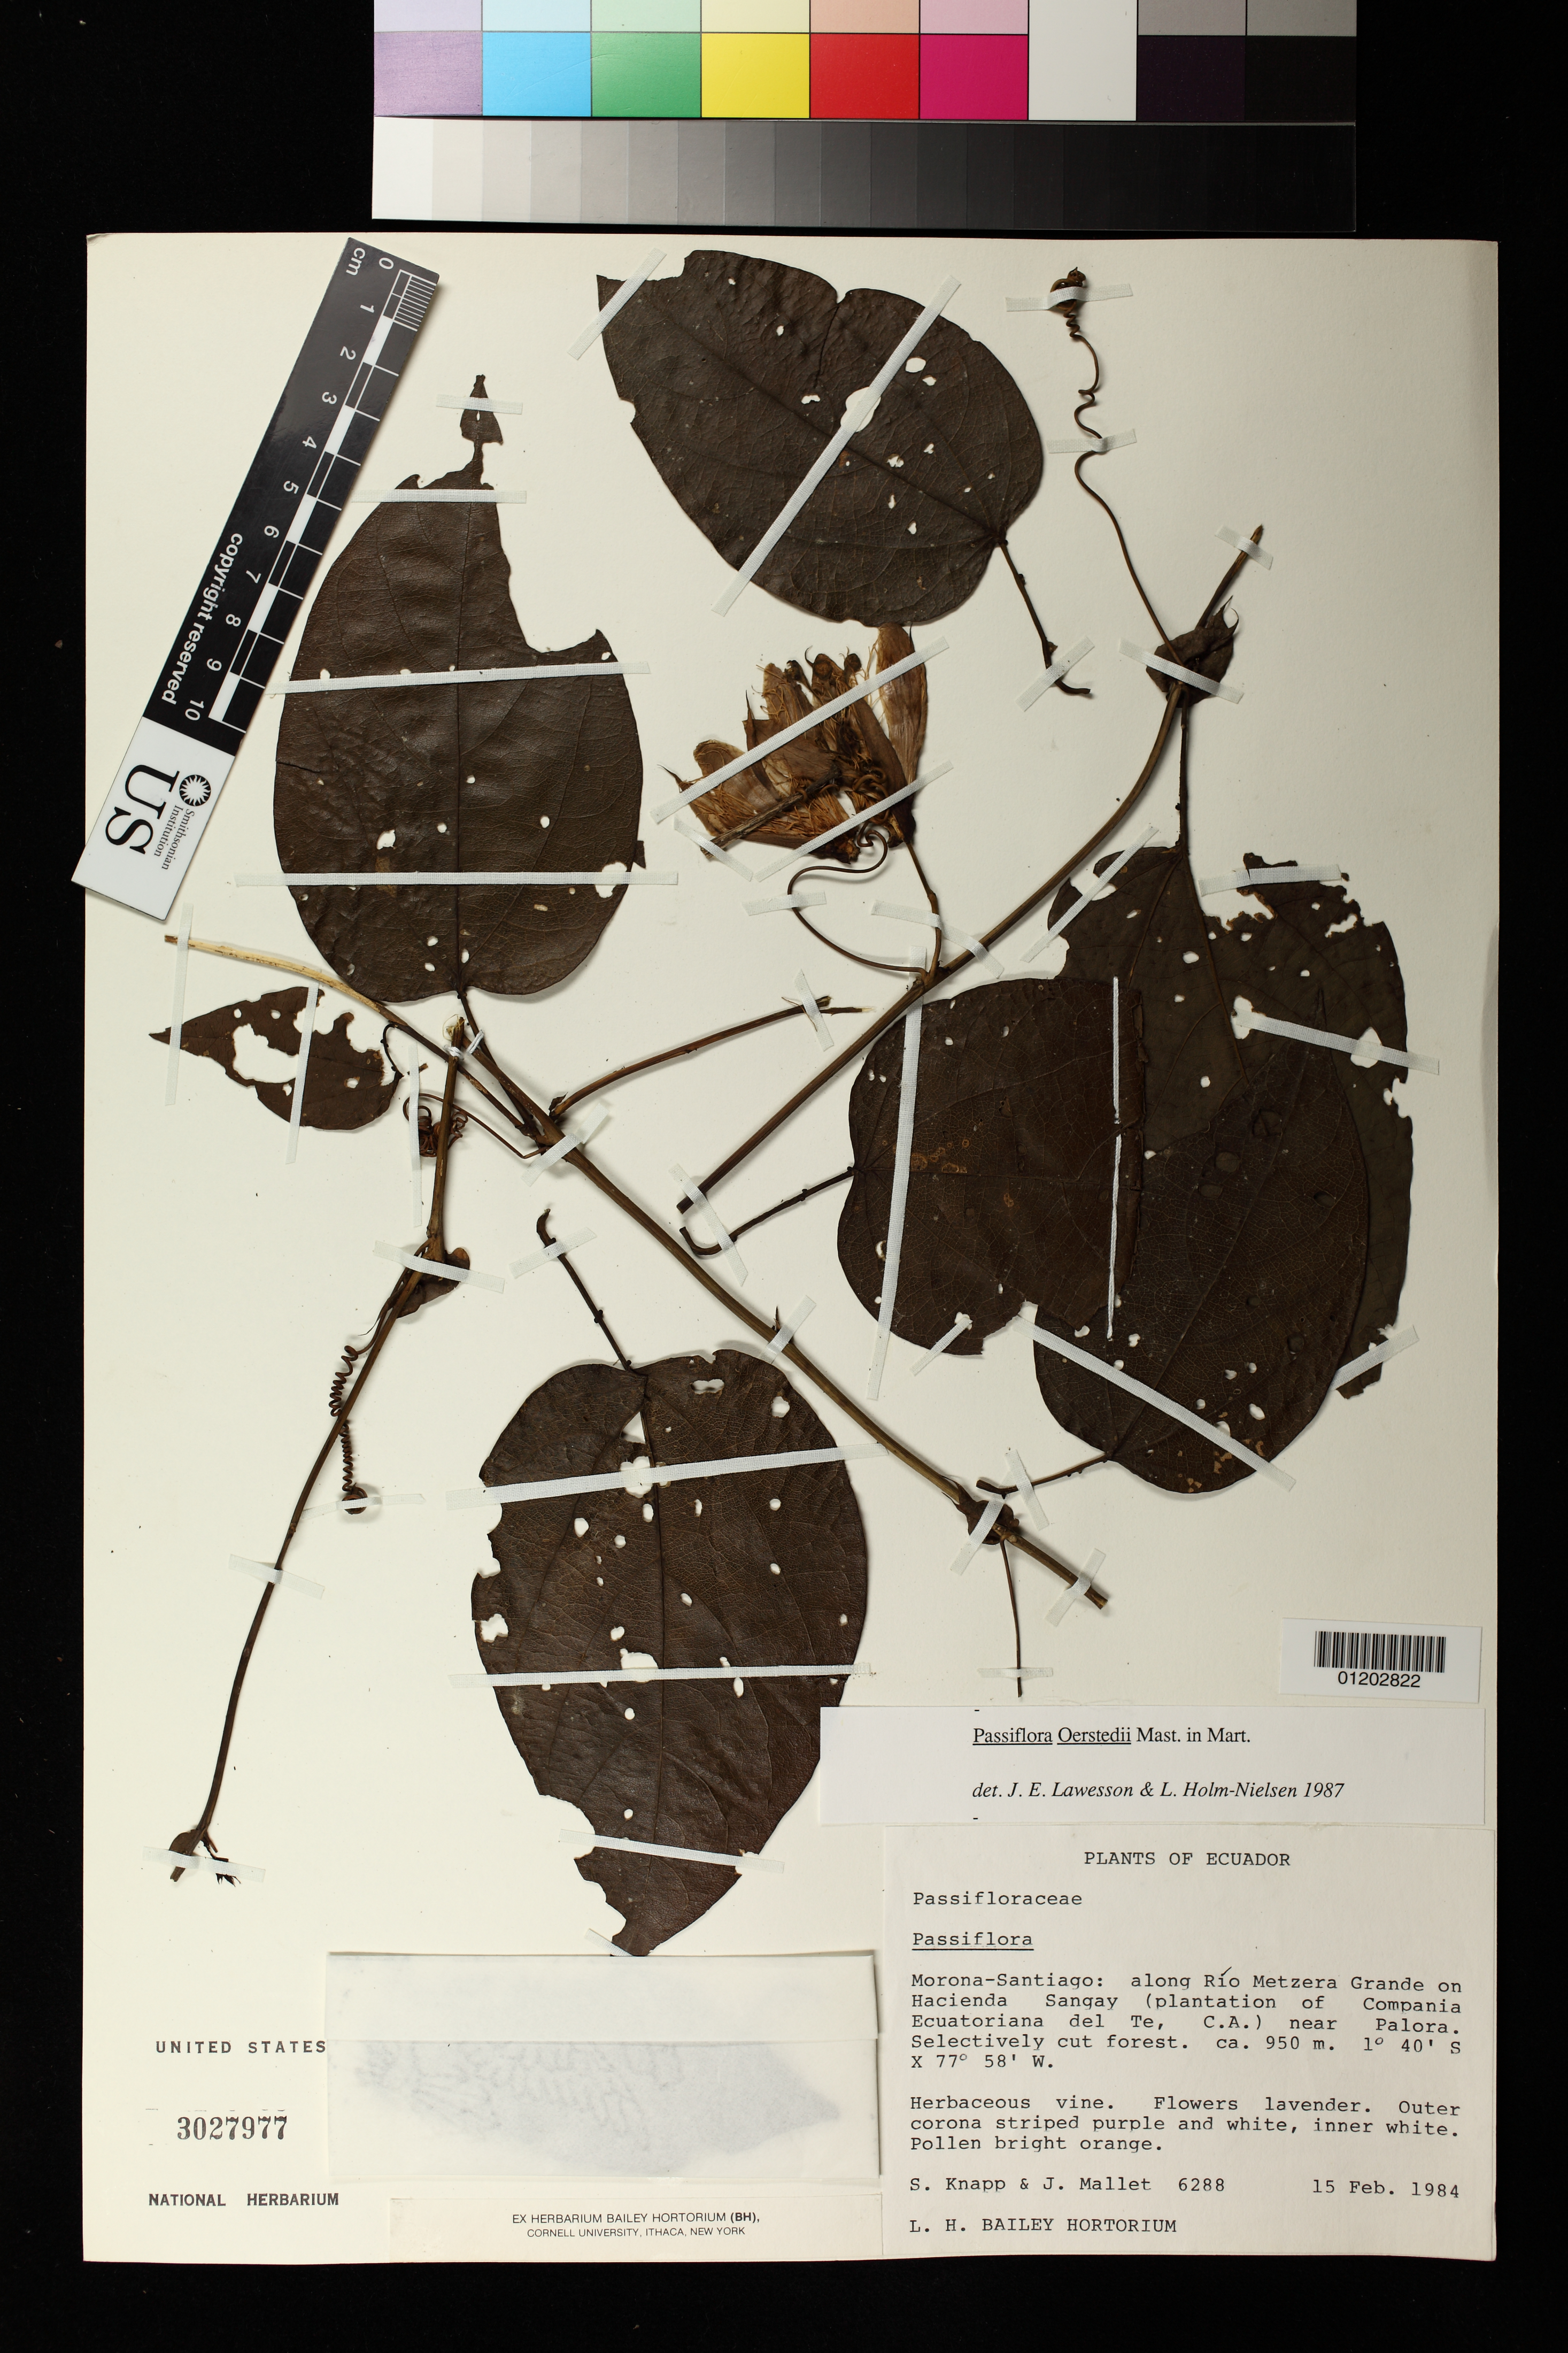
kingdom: Plantae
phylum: Tracheophyta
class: Magnoliopsida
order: Malpighiales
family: Passifloraceae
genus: Passiflora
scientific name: Passiflora oerstedii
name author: Mast. in Mart.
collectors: S. Knapp & J. Mallet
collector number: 6288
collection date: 1984-02-15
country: Ecuador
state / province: Morona-Santiago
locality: Along the big river on Hacienda Sangay (plantation of Compania Ecuatoriana del Te, C.A.) near Sangay; Palora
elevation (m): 950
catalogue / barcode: US 3027977